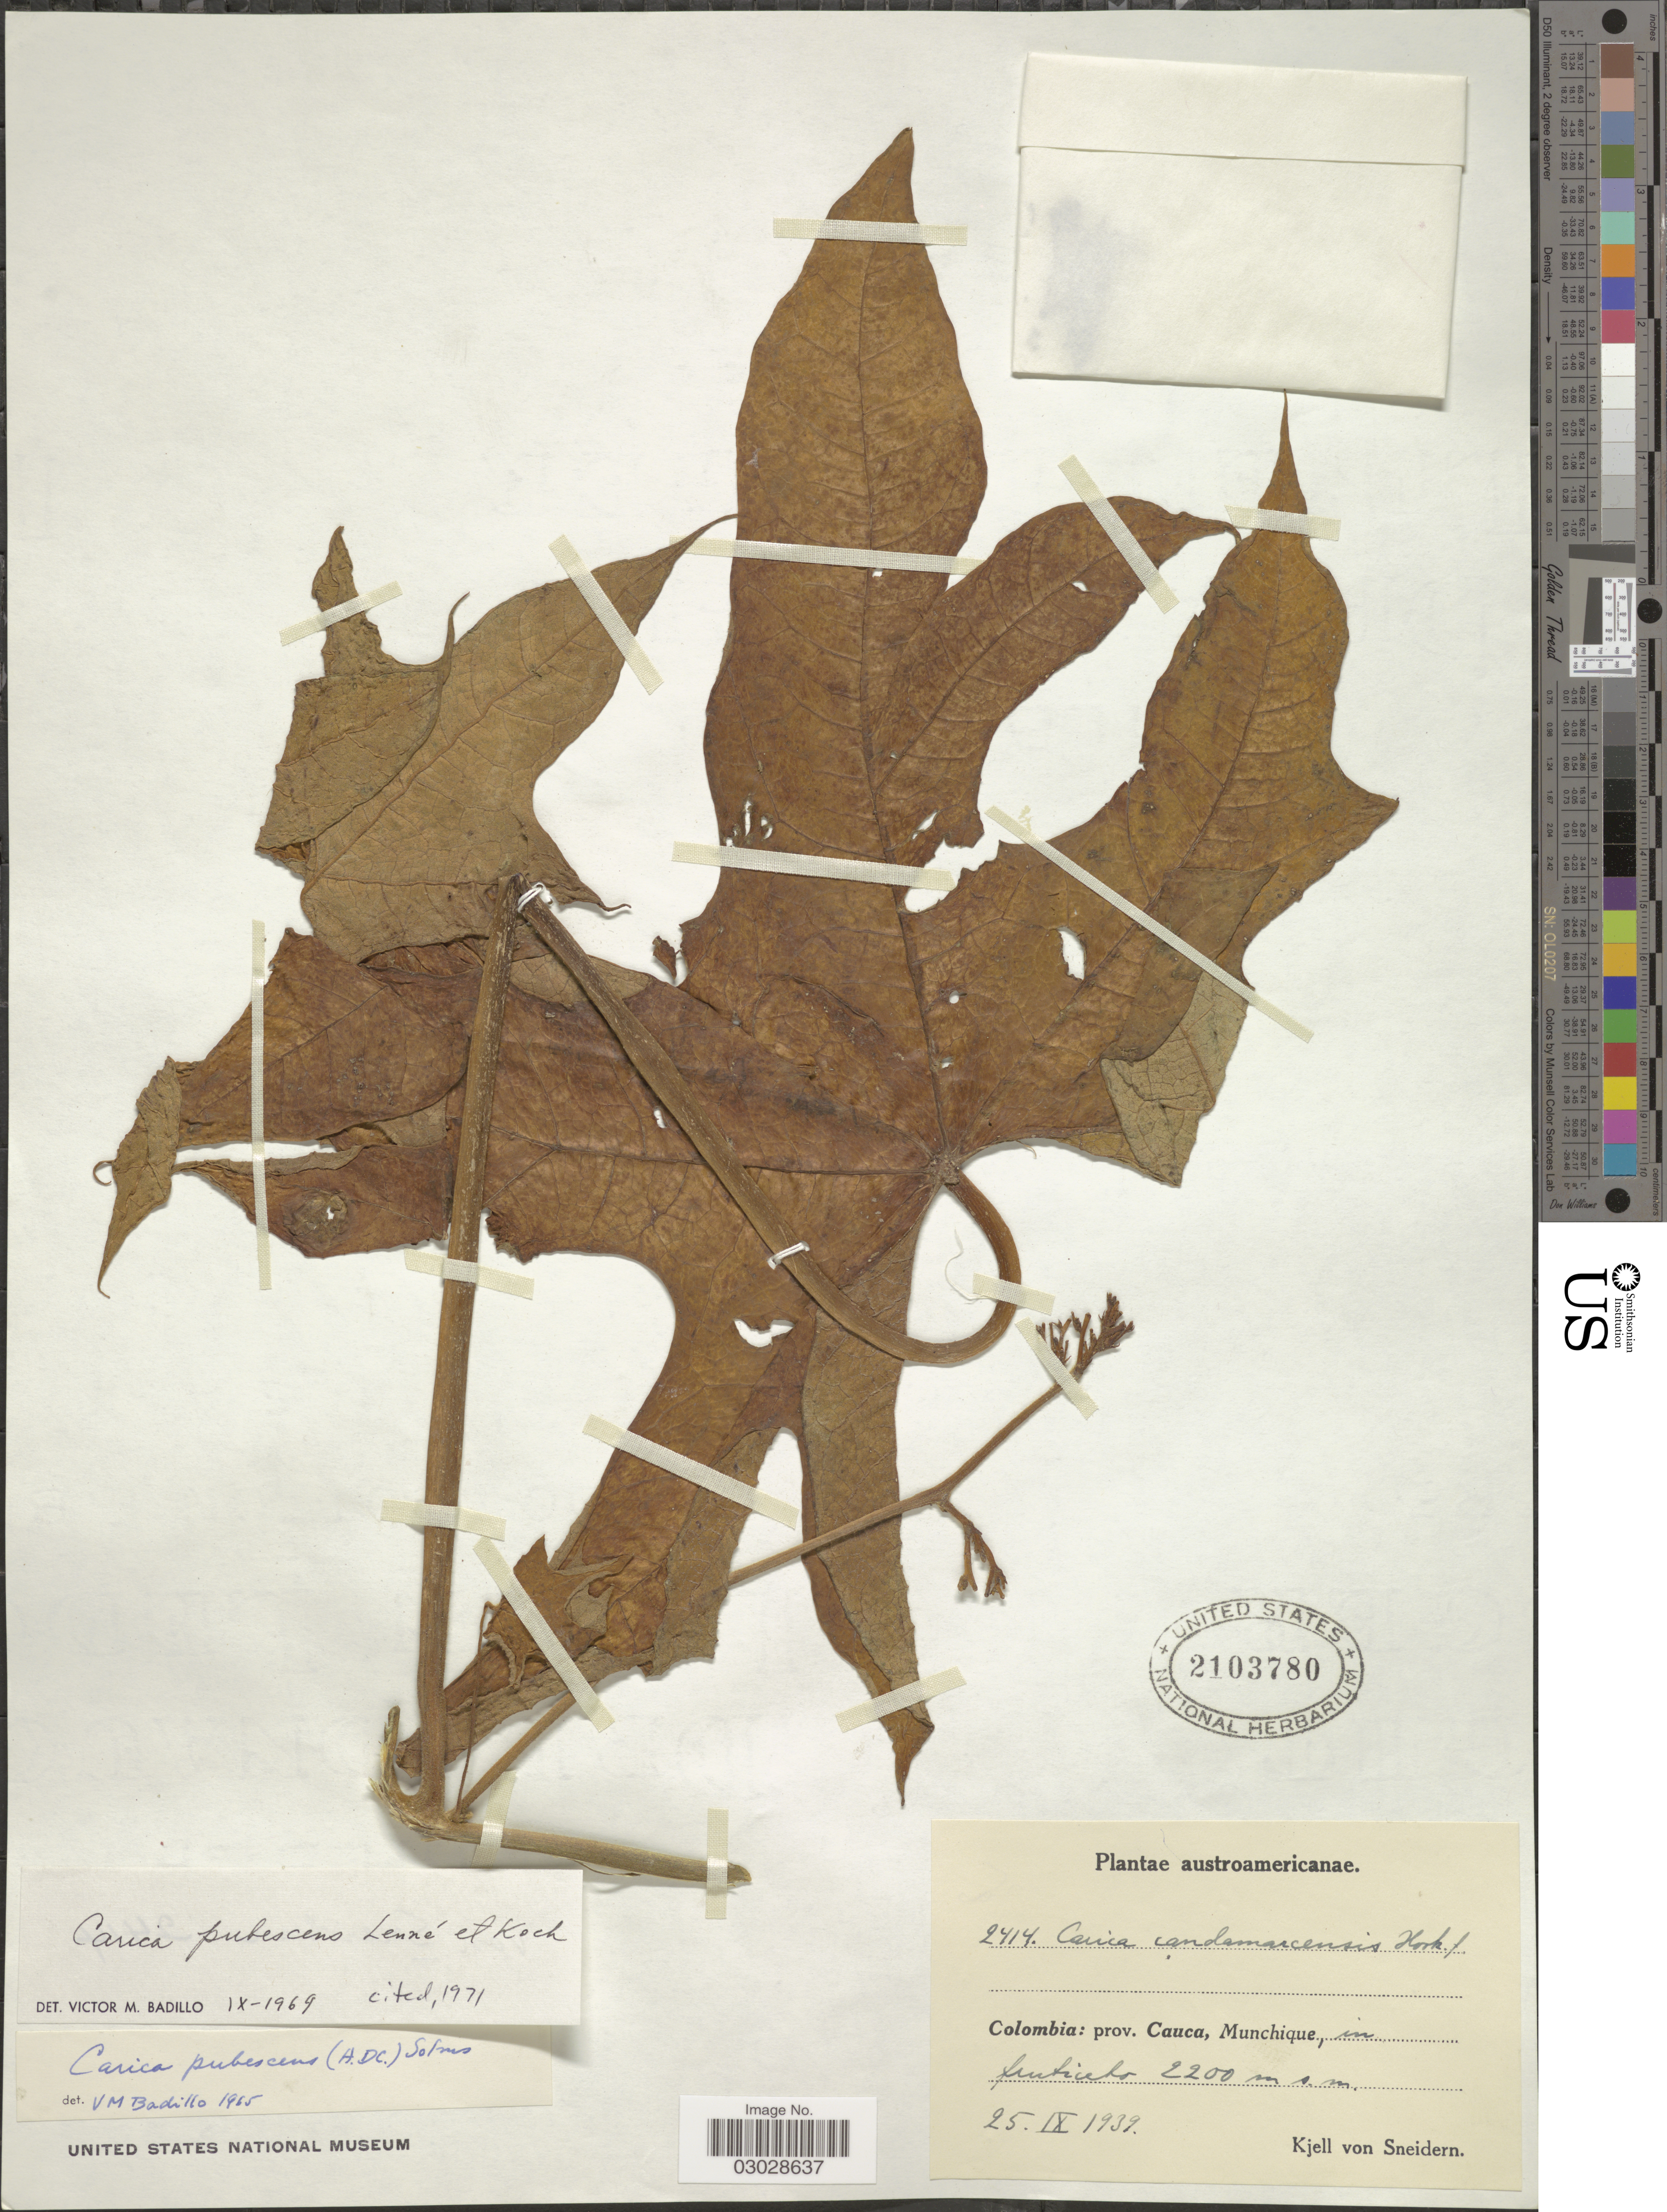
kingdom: Plantae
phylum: Tracheophyta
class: Magnoliopsida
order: Brassicales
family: Caricaceae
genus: Vasconcellea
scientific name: Vasconcellea pubescens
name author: A. DC.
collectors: K. von Sneidern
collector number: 2414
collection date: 1939-09-25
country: Colombia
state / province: Cauca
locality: Prov. Cauca, Munchique.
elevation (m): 2200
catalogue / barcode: US 2103780